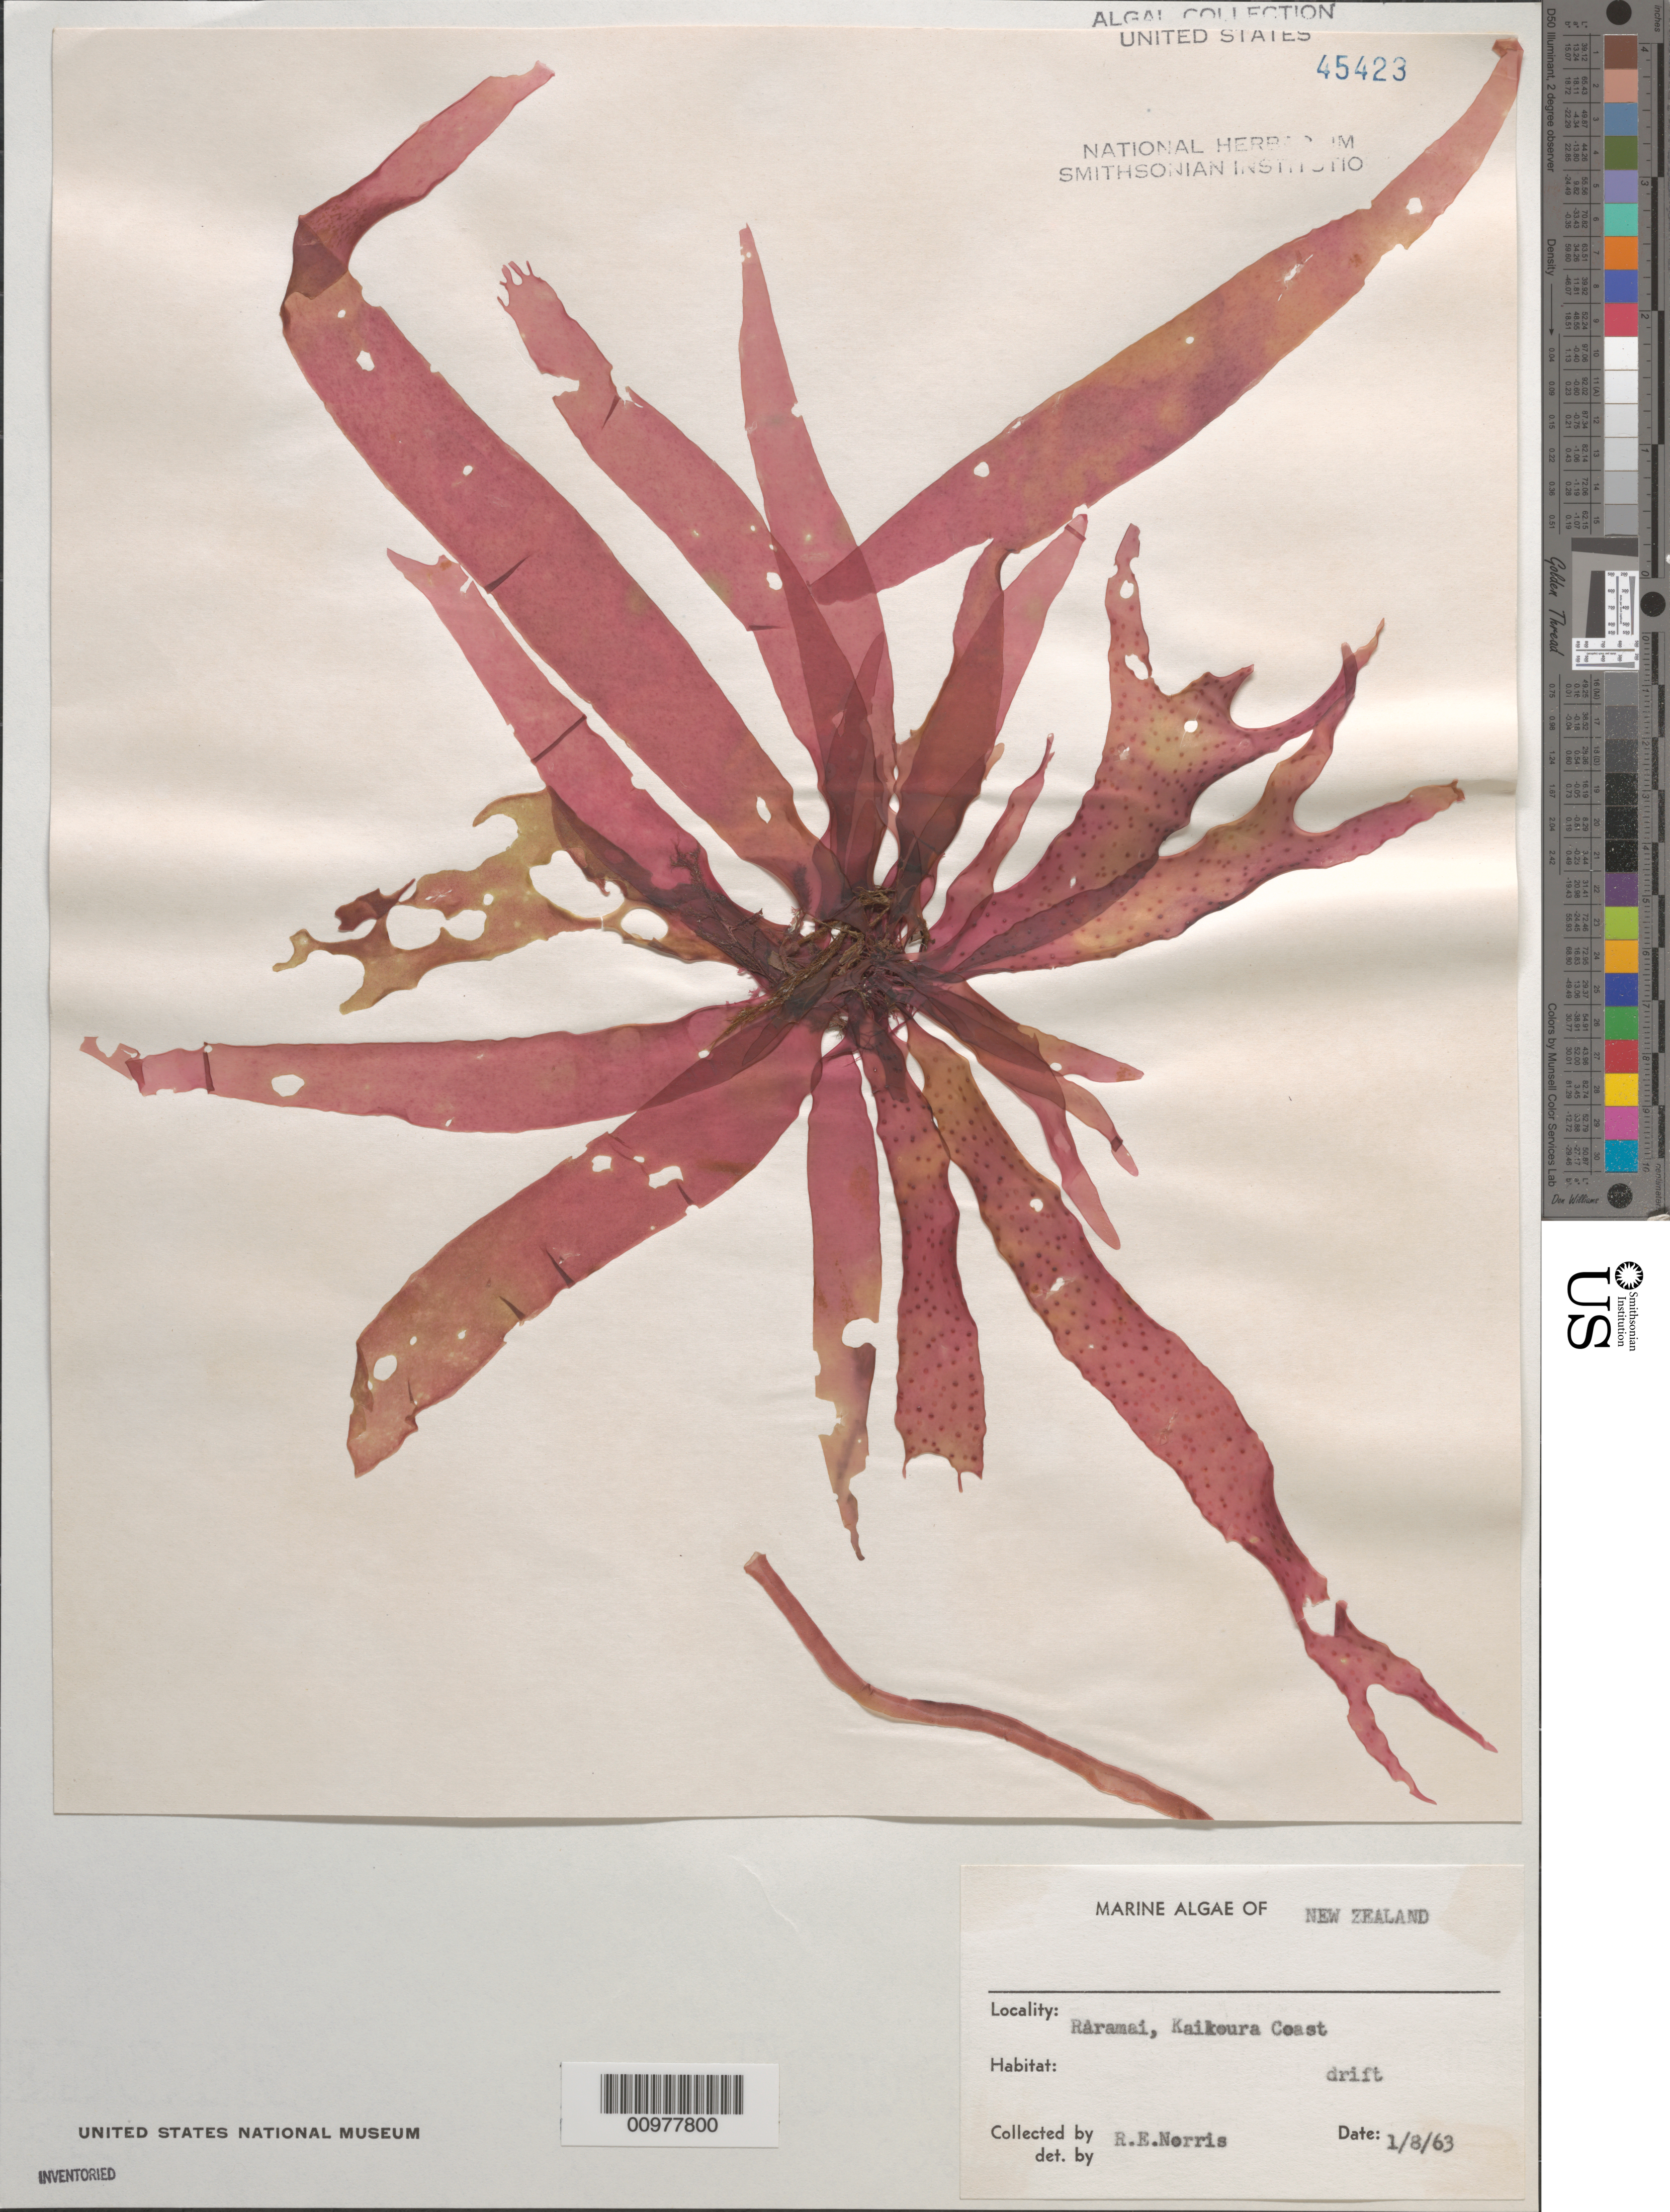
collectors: R. E. Norris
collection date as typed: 08 Jan 1963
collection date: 1963-01-08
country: New Zealand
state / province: Canterbury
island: South Island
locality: Raramai, Kaikoura coast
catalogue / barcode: US 45423